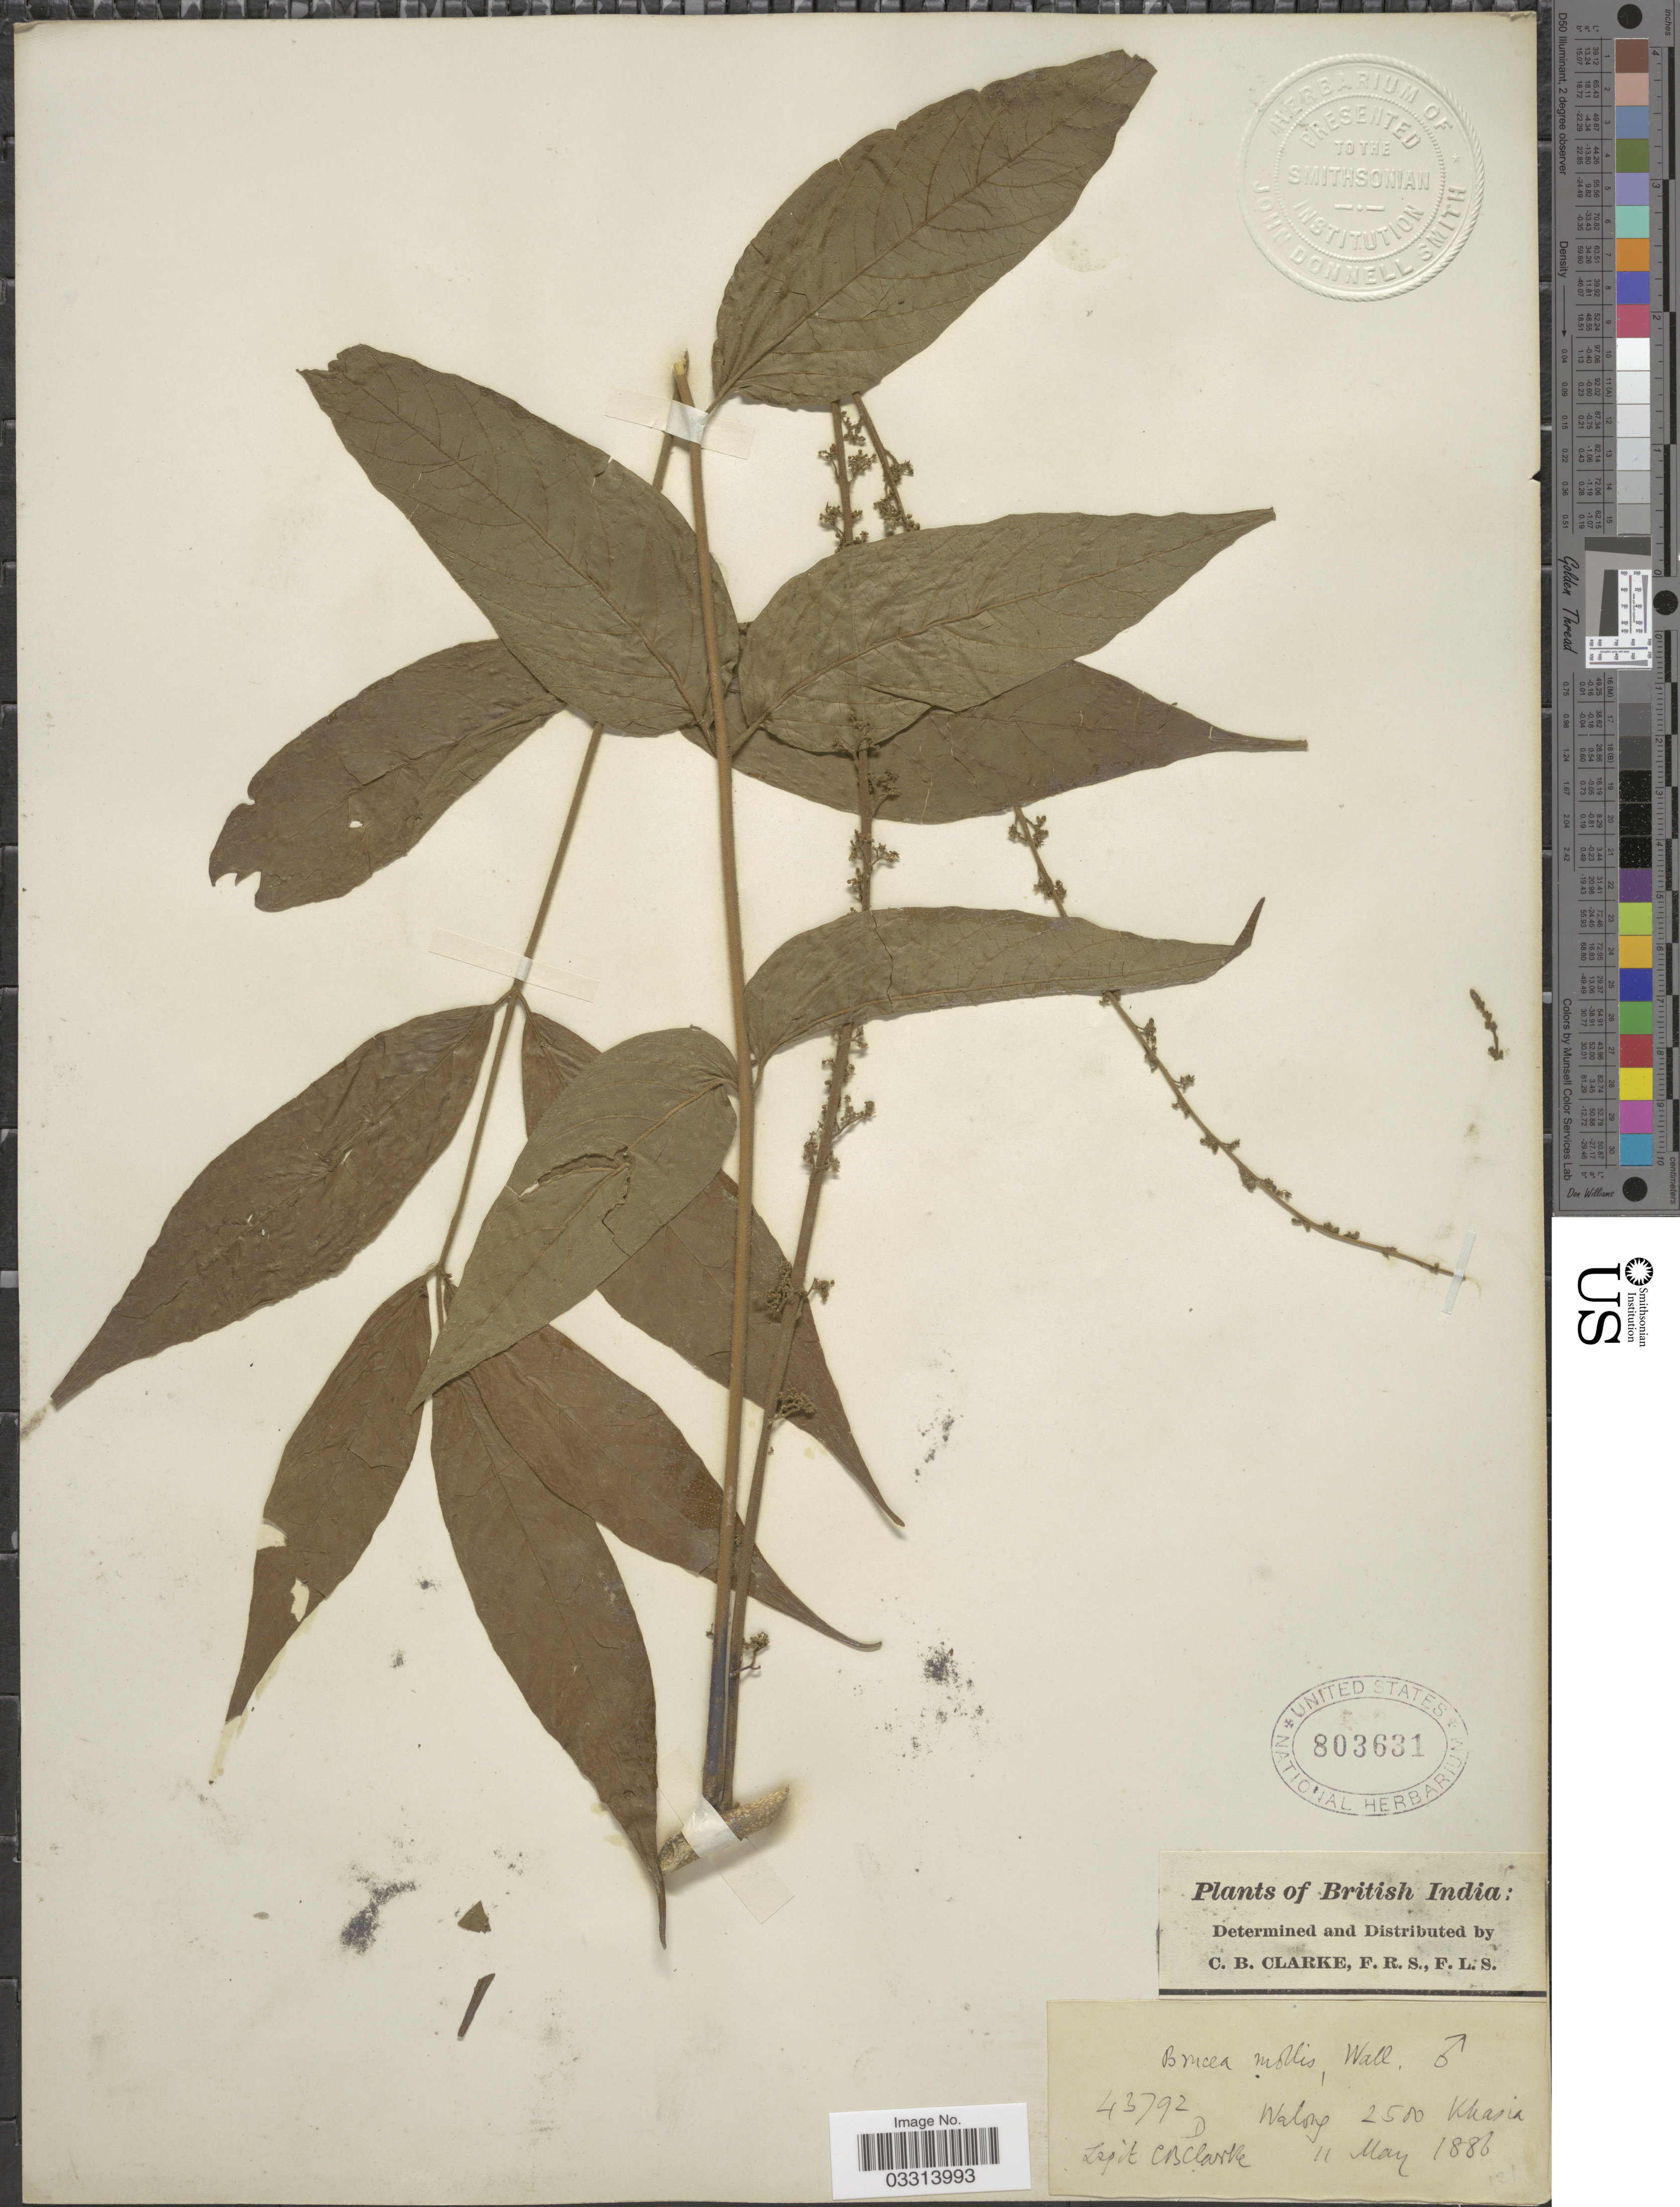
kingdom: Plantae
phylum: Tracheophyta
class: Magnoliopsida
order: Sapindales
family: Simaroubaceae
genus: Brucea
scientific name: Brucea mollis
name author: Wall. ex Kurz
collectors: C. B. Clarke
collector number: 43792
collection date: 1886-05-11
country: India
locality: British India. Walong Khasia.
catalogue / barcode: US 803631